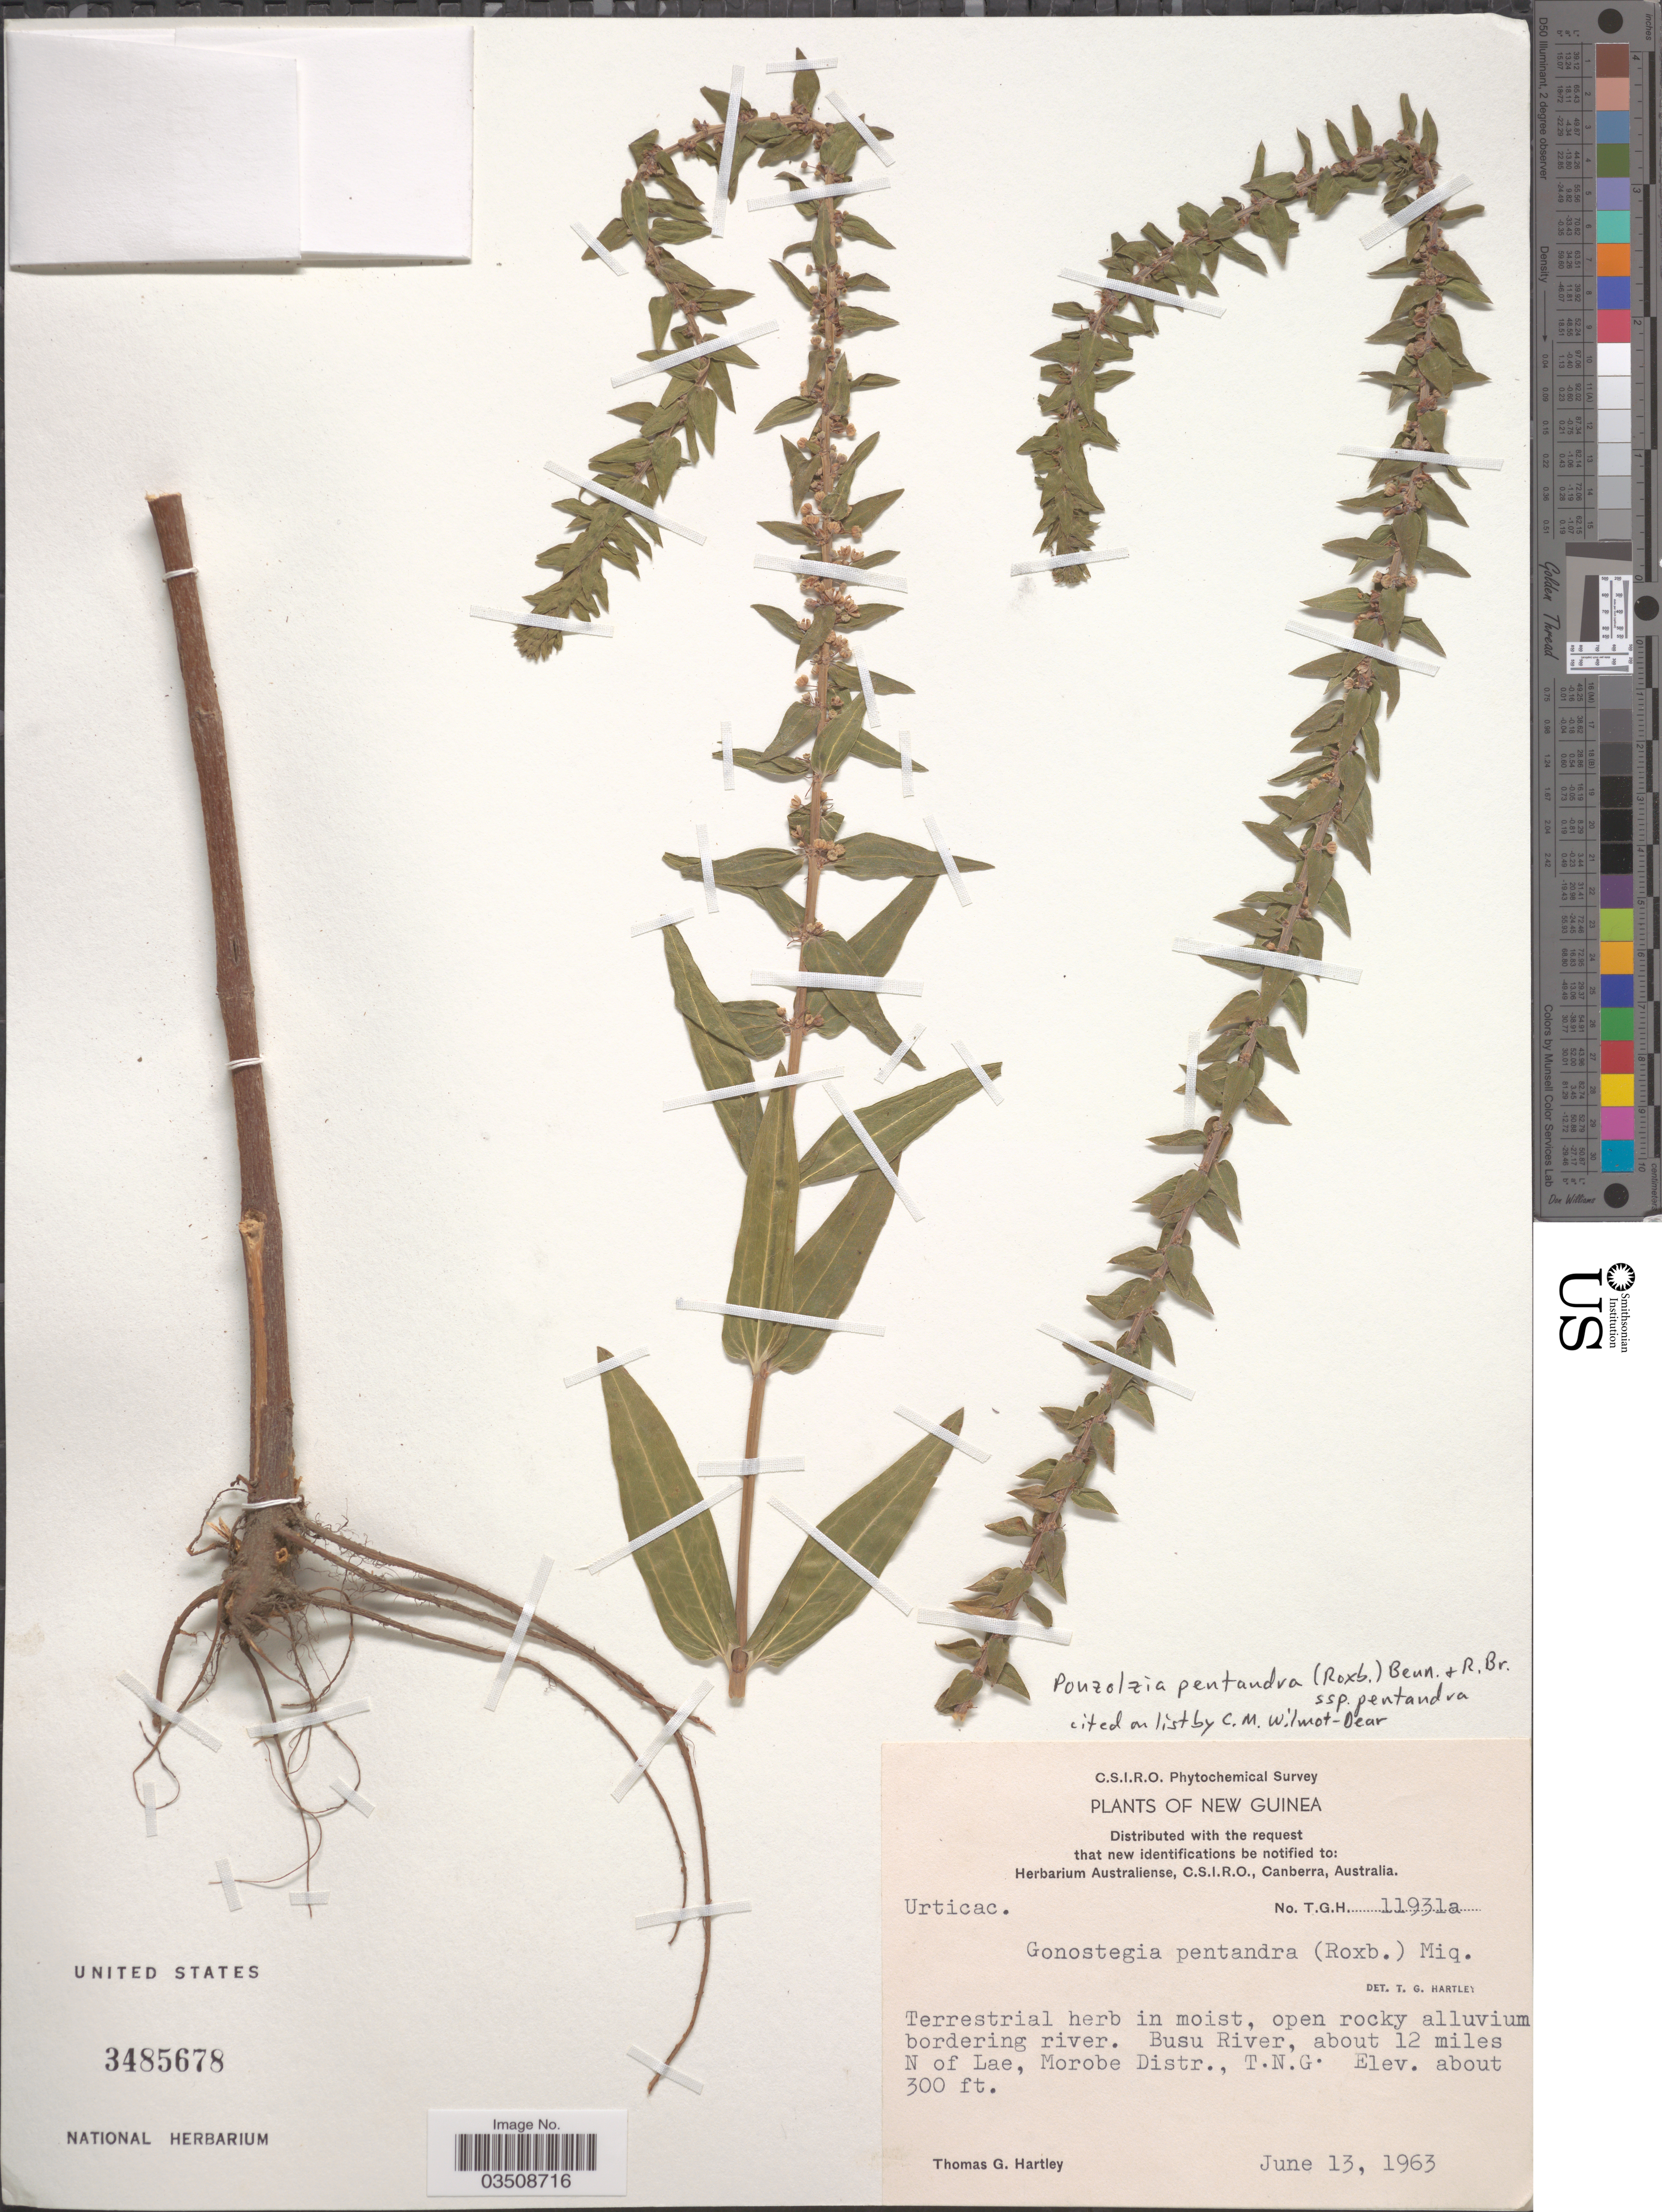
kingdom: Plantae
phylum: Tracheophyta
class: Magnoliopsida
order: Rosales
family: Urticaceae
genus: Gonostegia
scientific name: Gonostegia pentandra var. pentandra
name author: (Roxb.) Miq.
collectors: T. G. Hartley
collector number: TGH1193a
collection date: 1963-06-13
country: Papua New Guinea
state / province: Morobe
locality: New Guinea. Busu River, about 12 miles N of Lae, Morobe Distr., T.N.G.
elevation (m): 91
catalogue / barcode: US 3485678